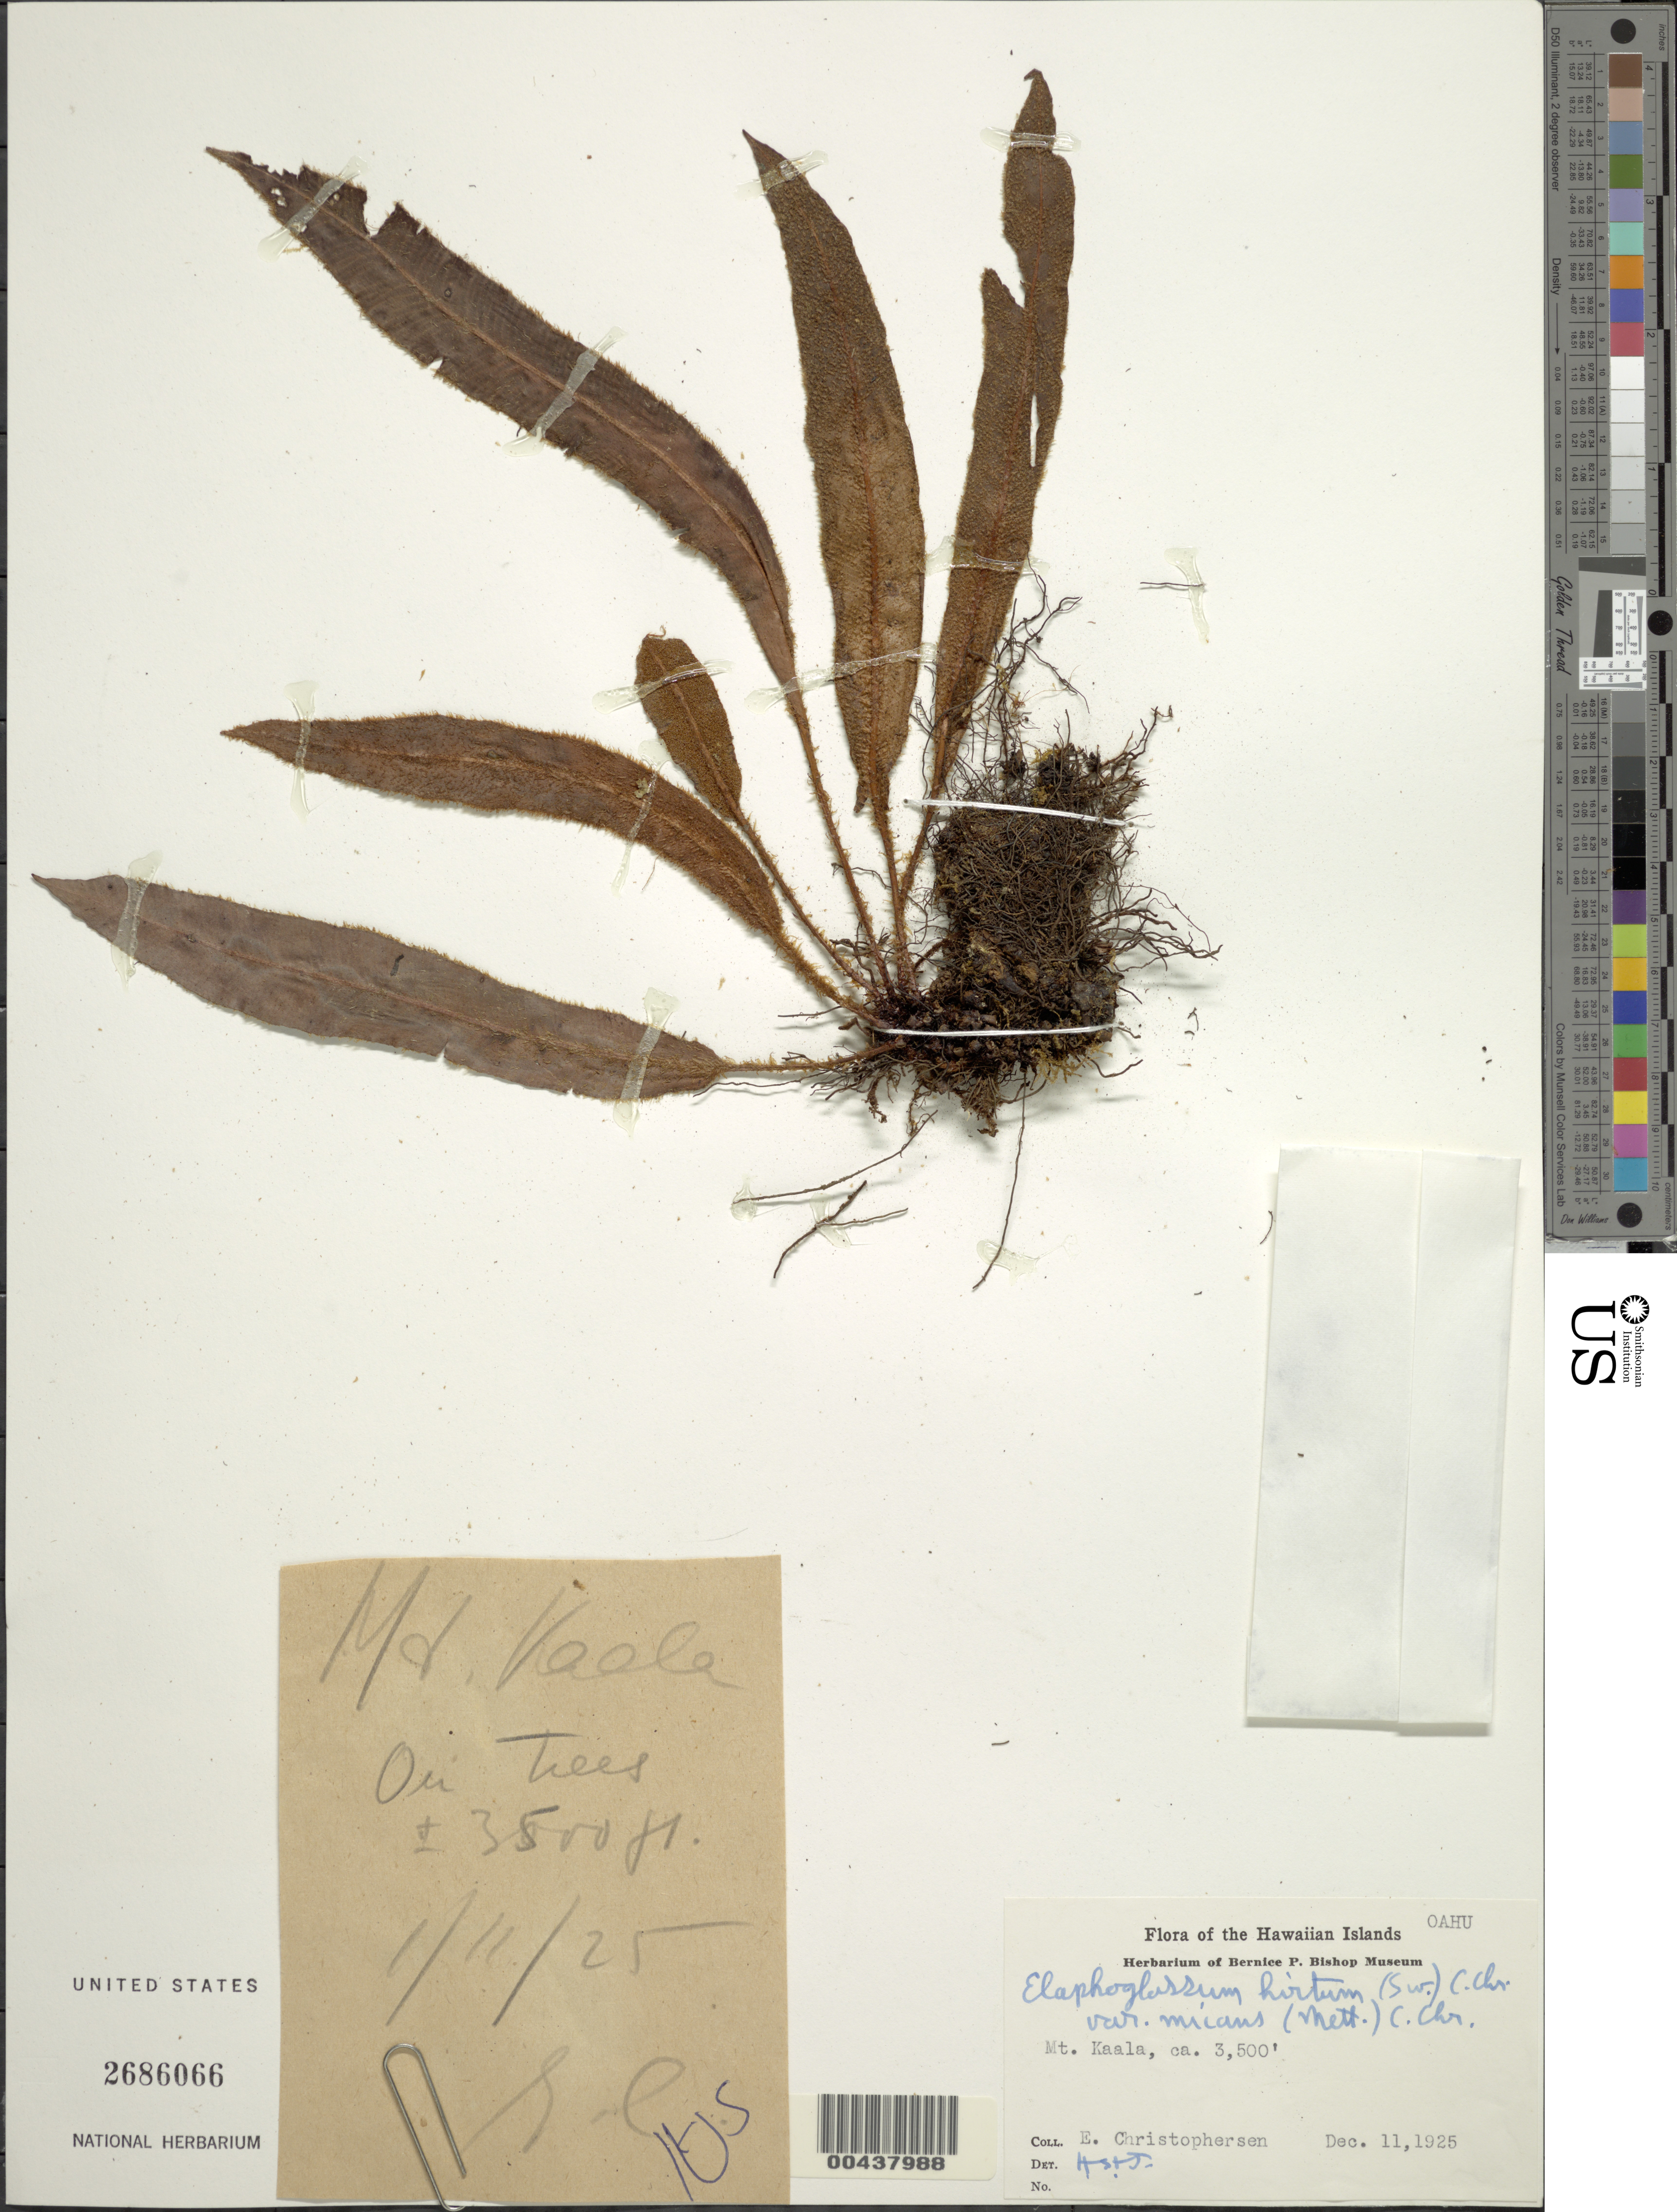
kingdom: Plantae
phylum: Tracheophyta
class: Polypodiopsida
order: Polypodiales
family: Dryopteridaceae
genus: Elaphoglossum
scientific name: Elaphoglossum hirtum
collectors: E. Christophersen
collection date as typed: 11 Dec 1925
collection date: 1925-12-11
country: United States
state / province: Hawaii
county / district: Honolulu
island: Oahu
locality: Mt. Kaala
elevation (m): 1067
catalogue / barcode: US 2686066